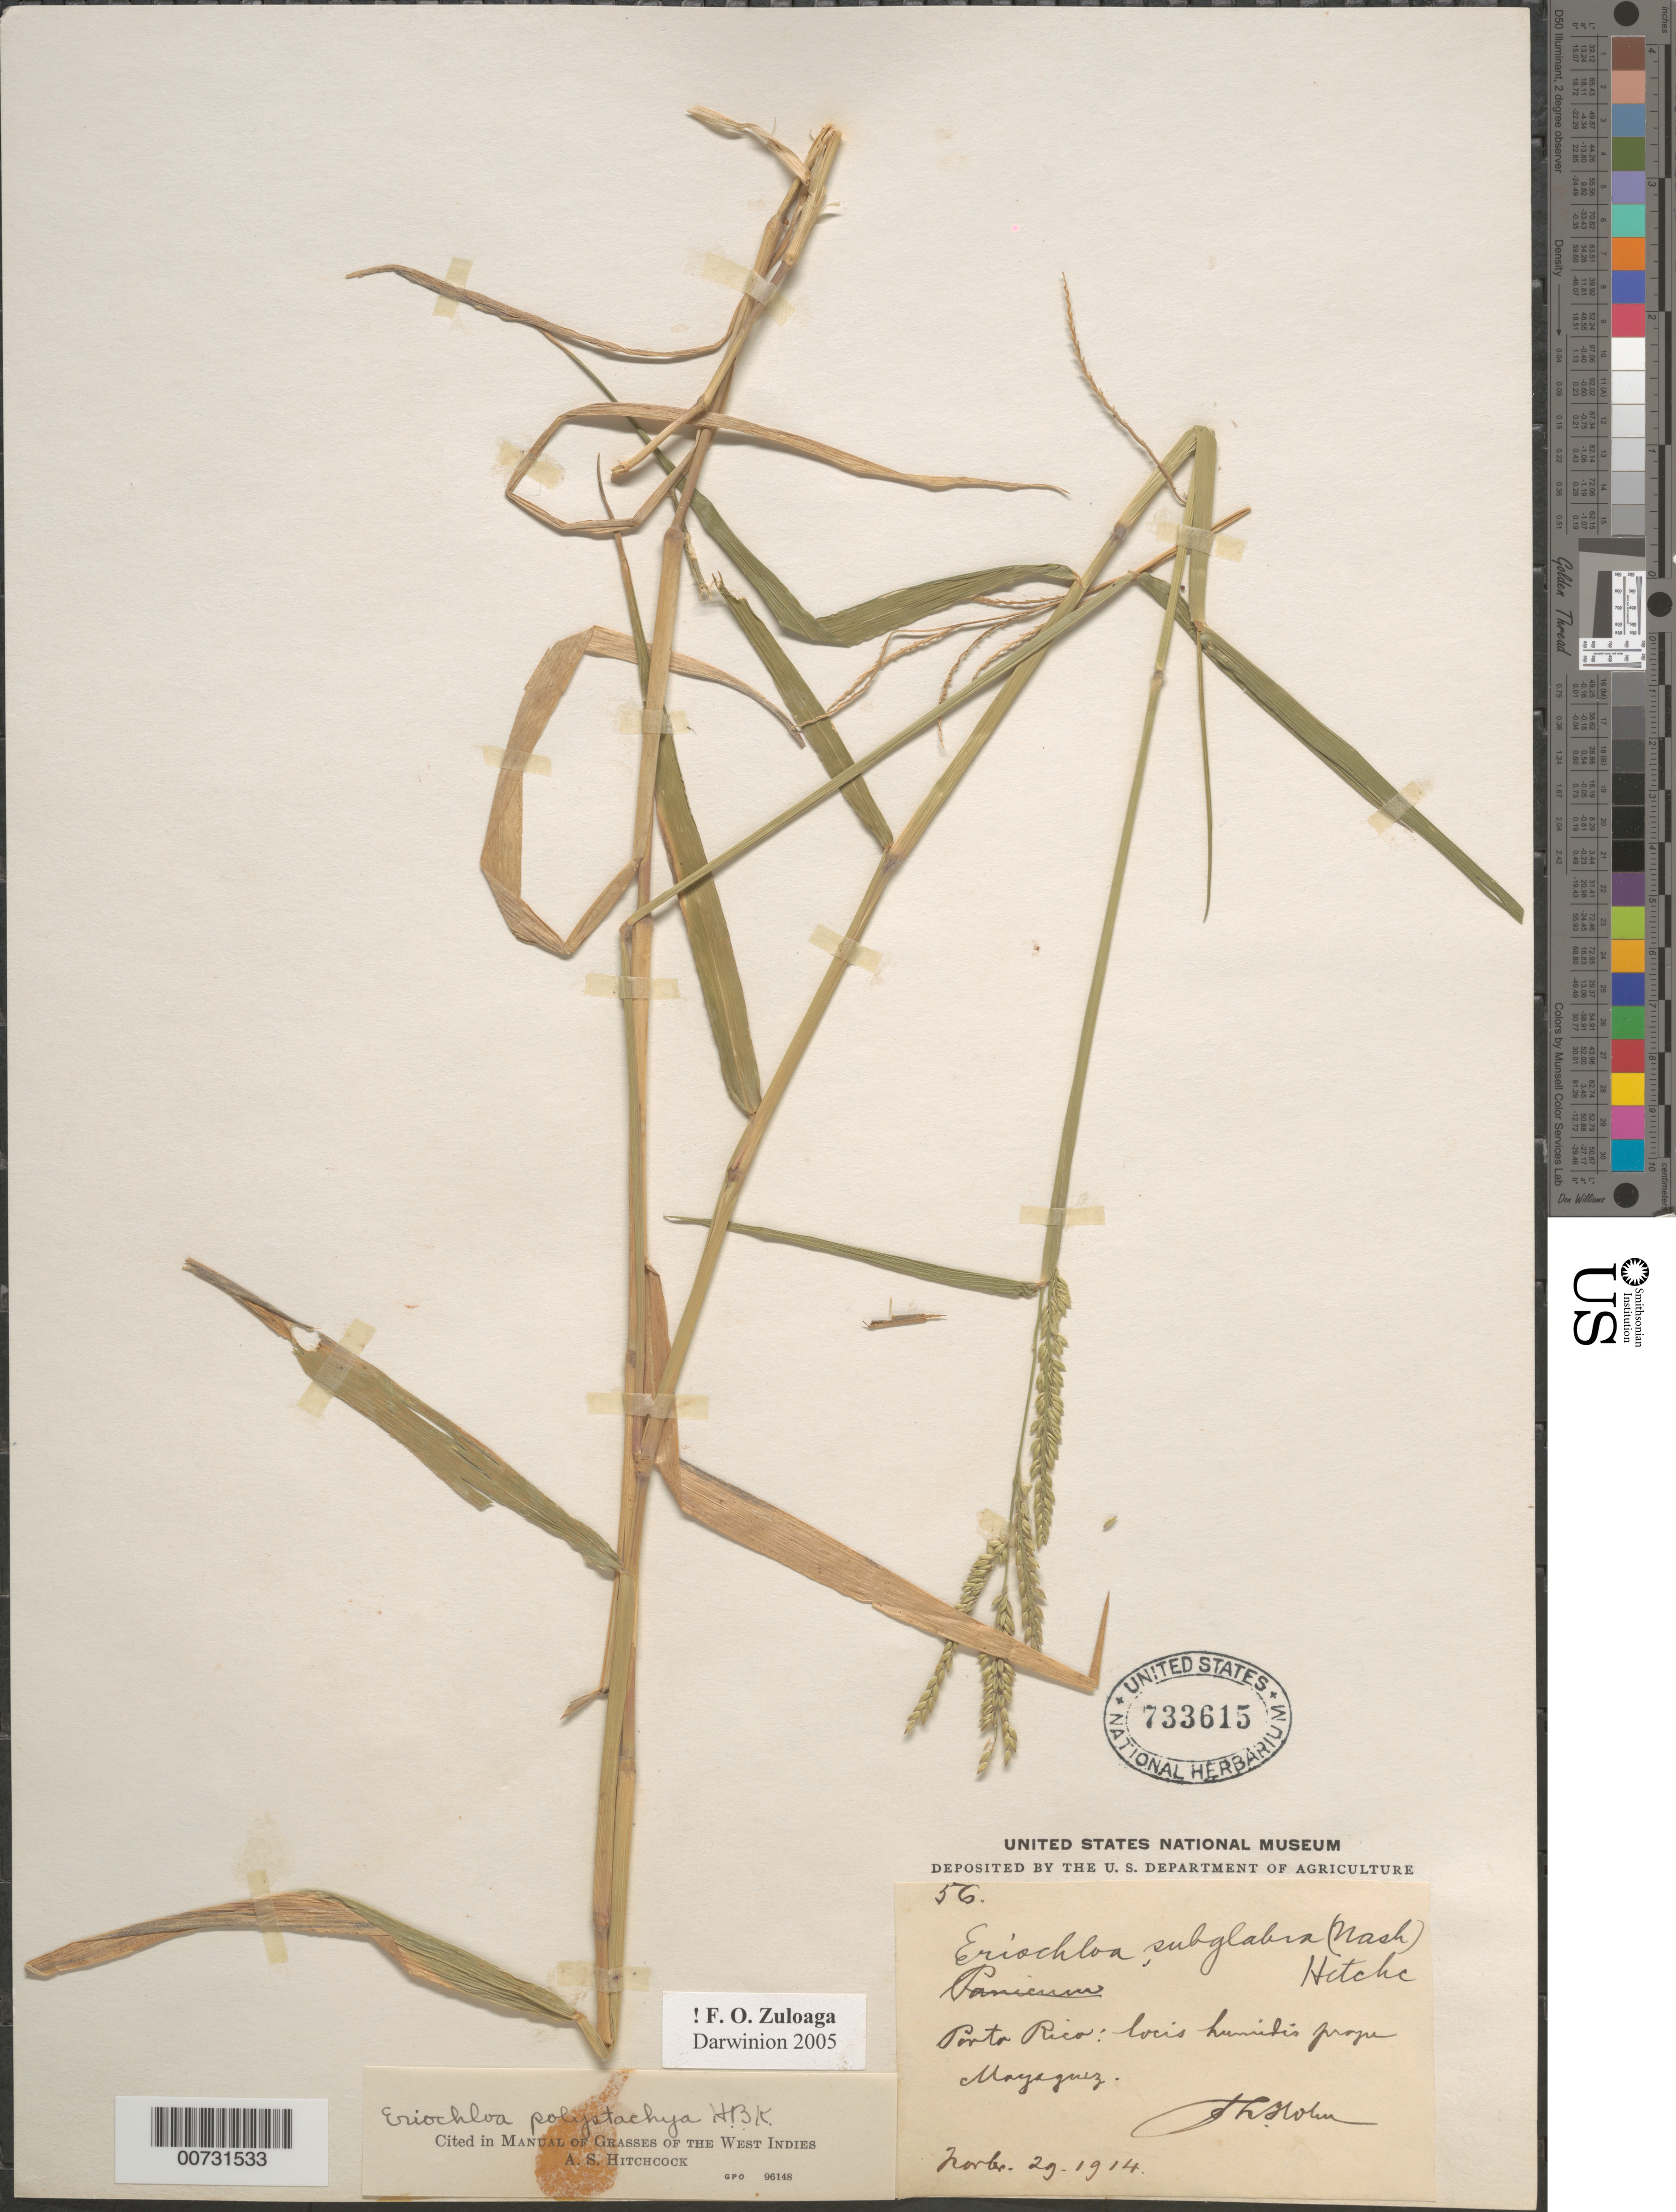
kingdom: Plantae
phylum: Tracheophyta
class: Liliopsida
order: Poales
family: Poaceae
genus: Eriochloa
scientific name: Eriochloa polystachya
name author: Kunth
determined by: Hitchcock, Albert S.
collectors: H. T. Holm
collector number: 56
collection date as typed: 29 Nov 1914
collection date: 1914-11-29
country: Puerto Rico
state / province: Mayagüez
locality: Mayaguez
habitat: Locis humidis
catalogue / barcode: US 733615